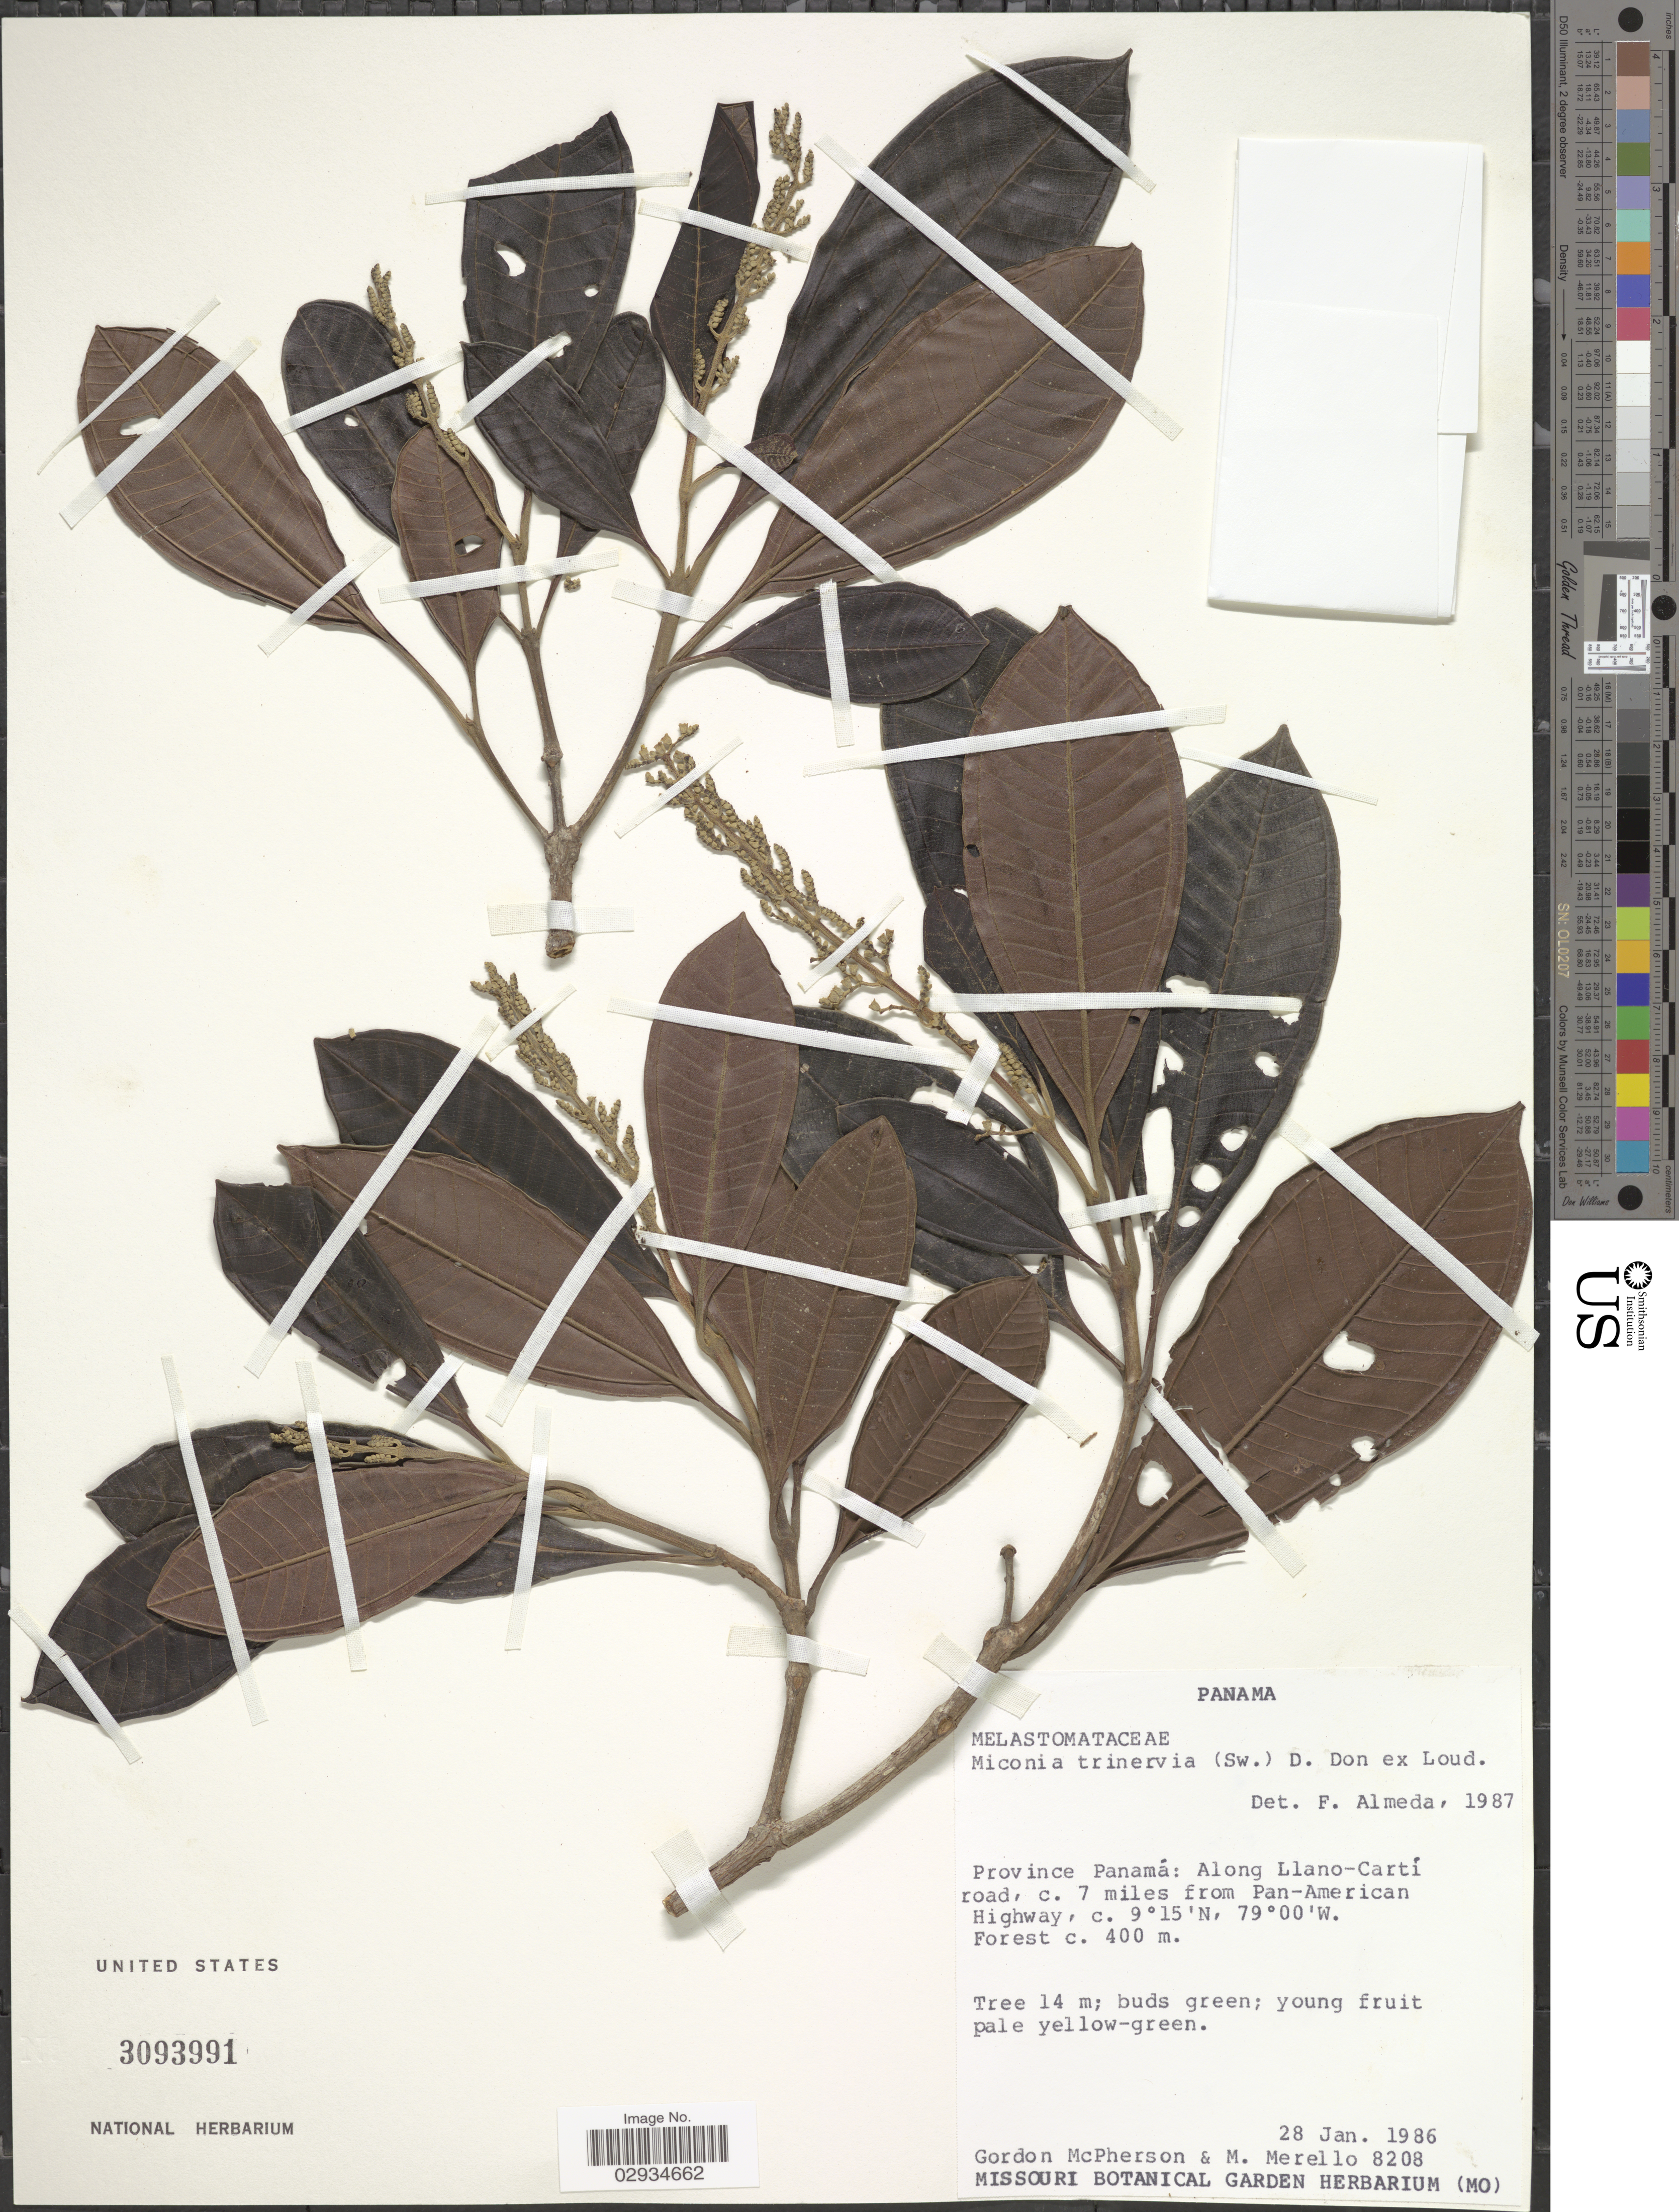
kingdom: Plantae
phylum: Tracheophyta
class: Magnoliopsida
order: Myrtales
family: Melastomataceae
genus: Miconia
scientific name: Miconia trinervia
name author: (Sw.) D. Don ex Loudon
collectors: G. D. McPherson & M. Merello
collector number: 8208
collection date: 1986-01-28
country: Panama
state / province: Panamá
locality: Along Llano-Cartí road, c. 7 miles from Pan-American Highway.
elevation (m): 400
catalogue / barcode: US 3093991